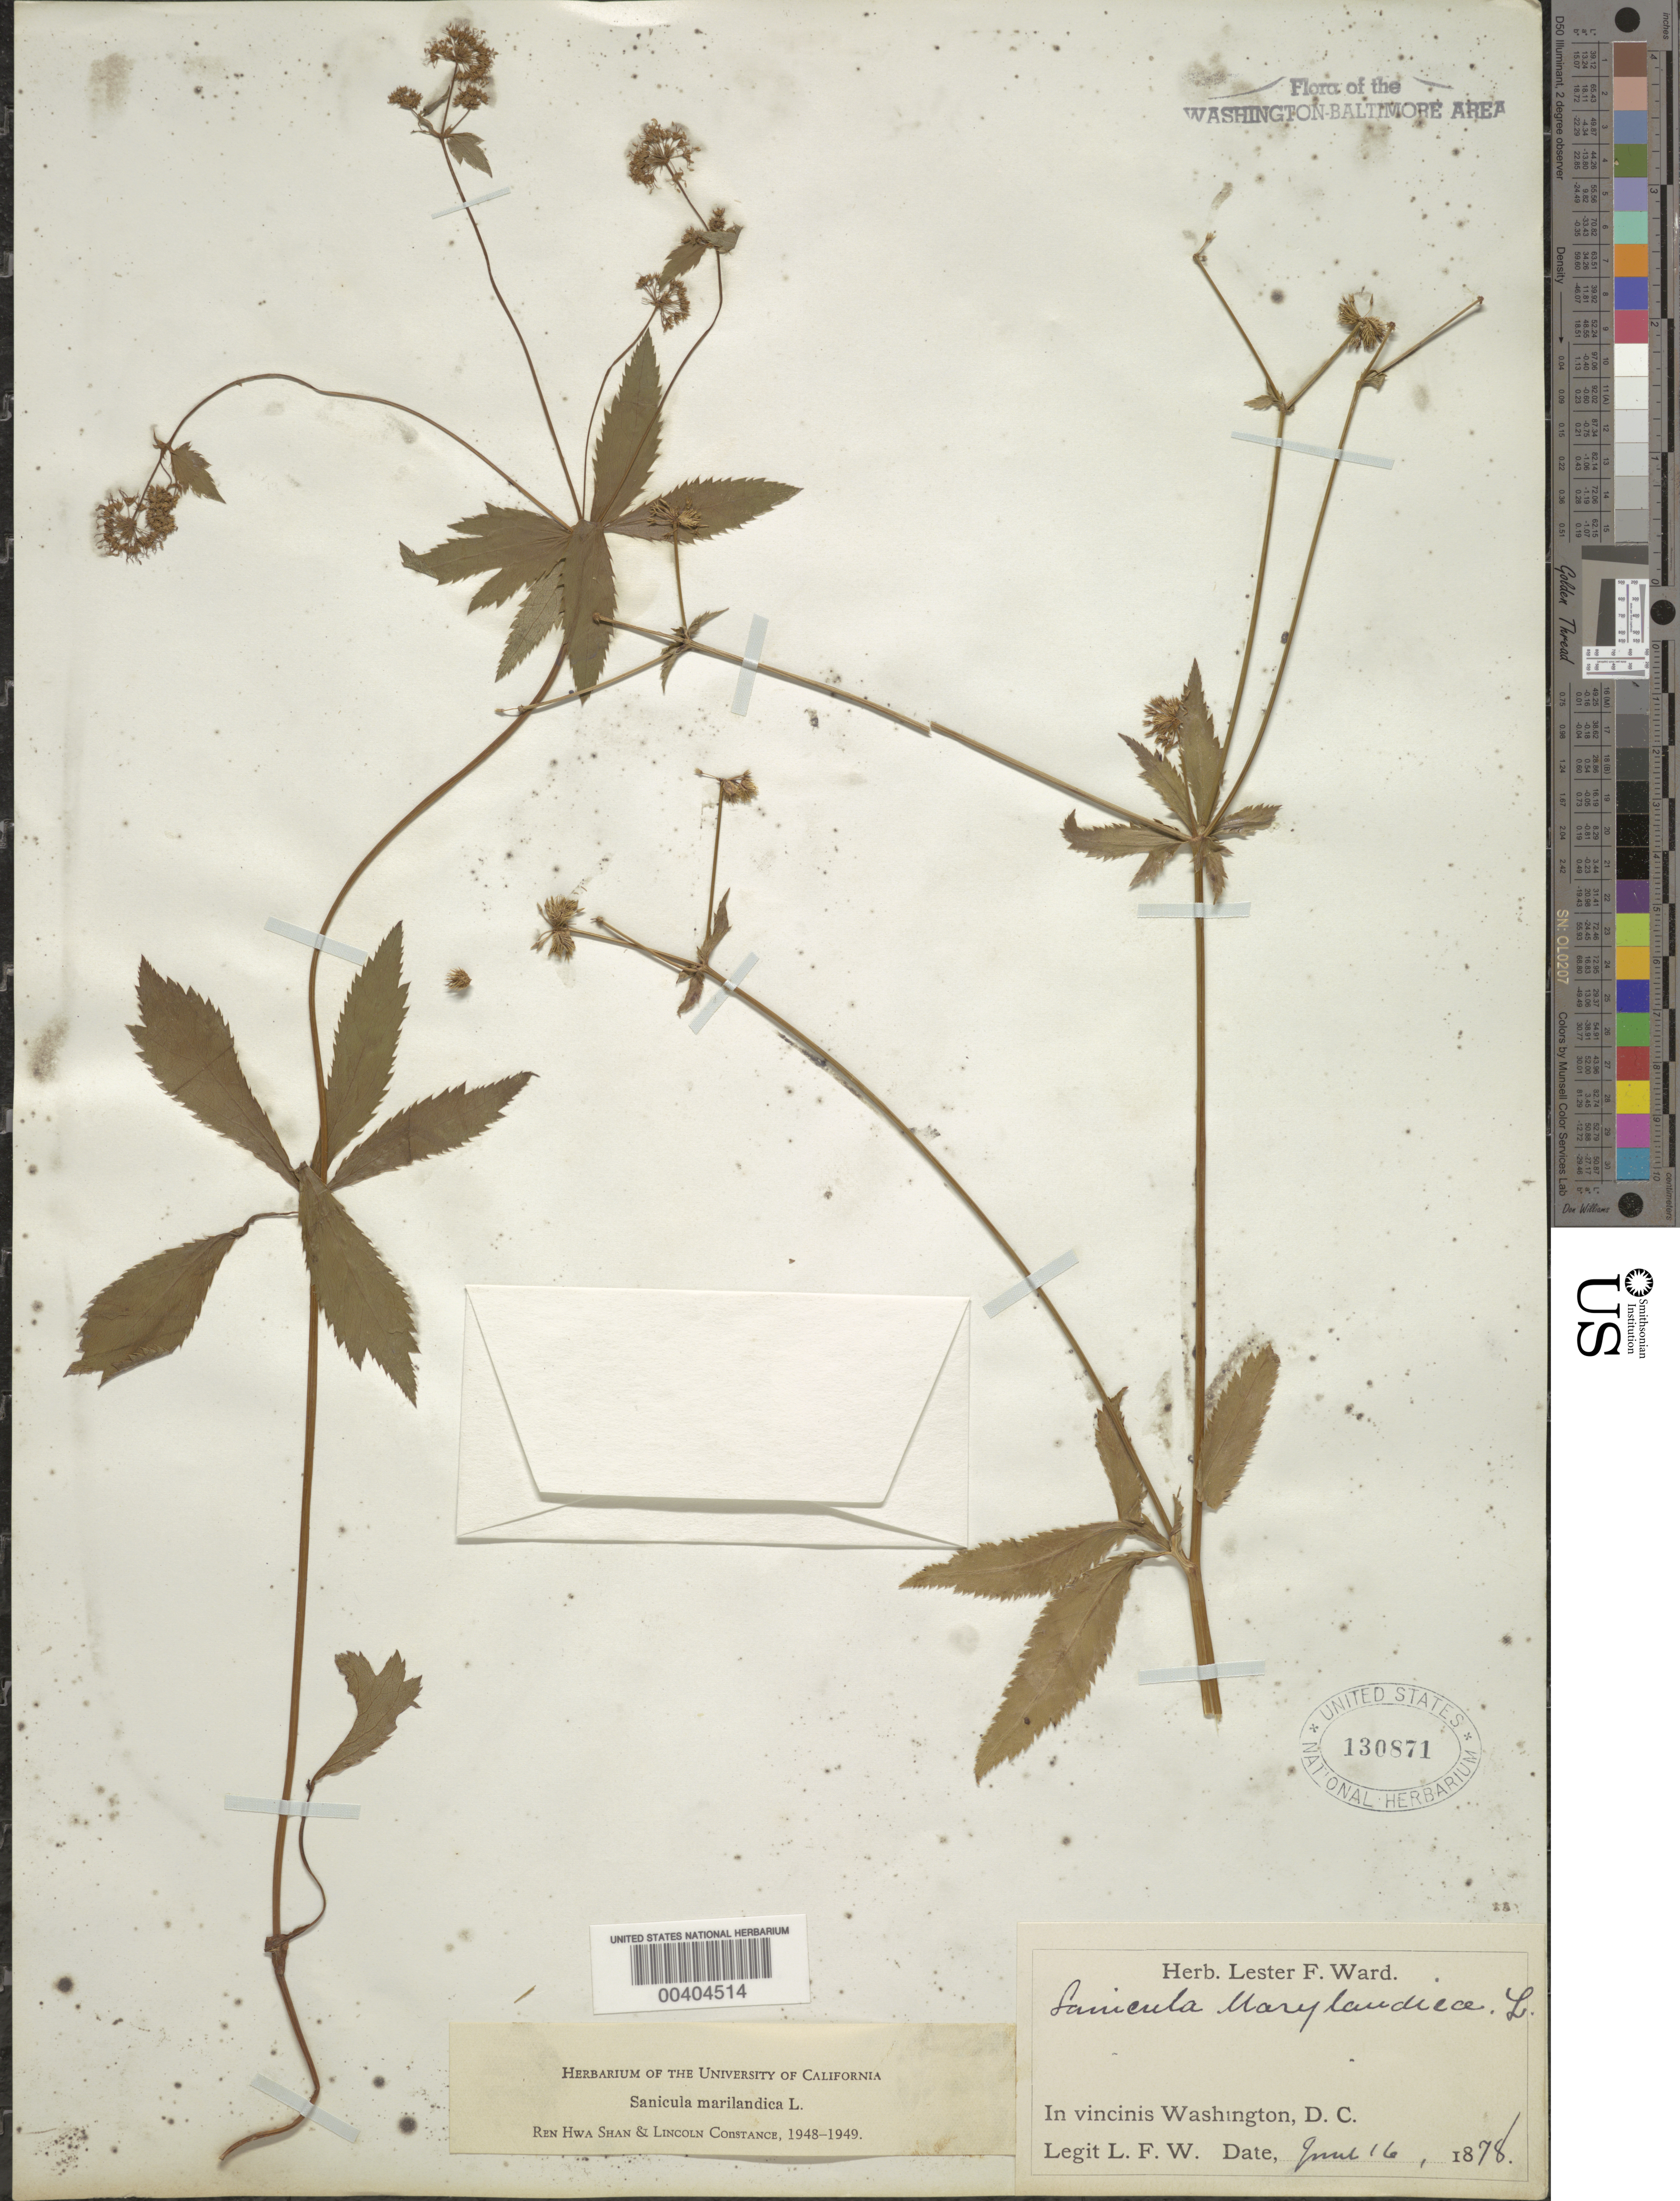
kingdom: Plantae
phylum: Tracheophyta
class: Magnoliopsida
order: Apiales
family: Apiaceae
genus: Sanicula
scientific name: Sanicula marilandica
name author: L.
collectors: L. F. Ward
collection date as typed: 16 Jun 1878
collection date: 1878-06-16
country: United States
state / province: District of Columbia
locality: Washington DC Area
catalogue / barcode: US 130871